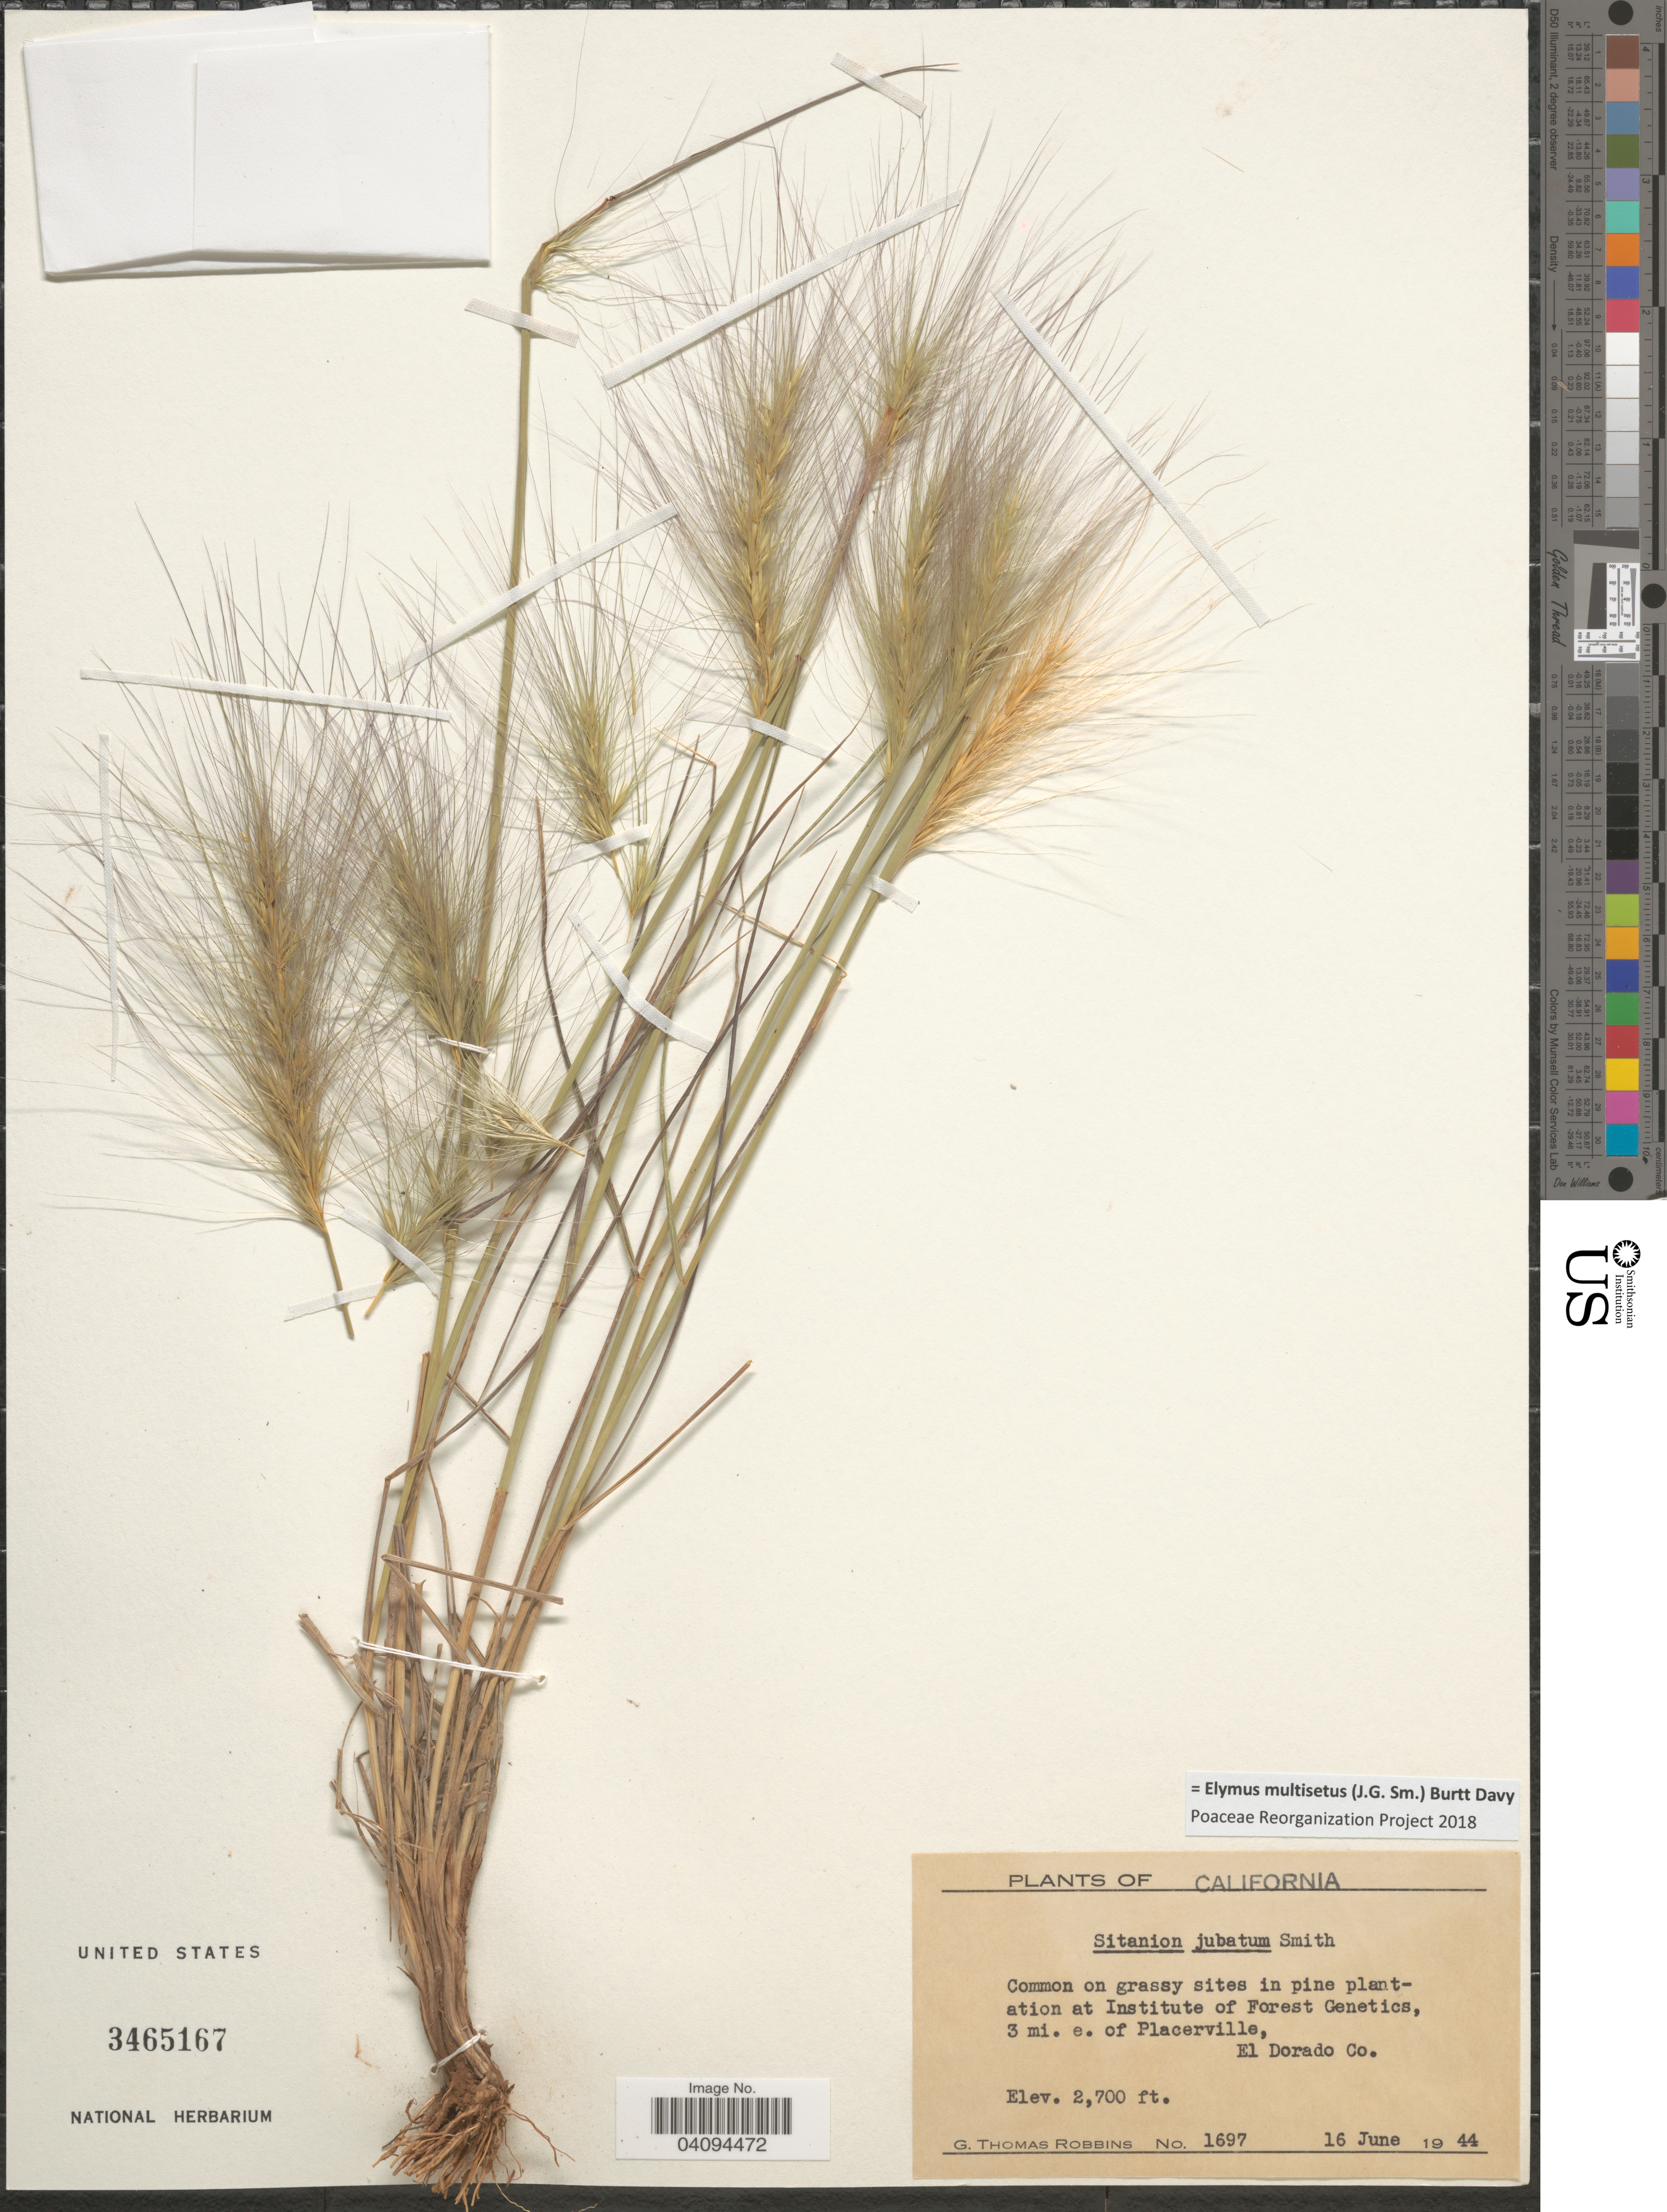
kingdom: Plantae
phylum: Tracheophyta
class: Liliopsida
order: Poales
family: Poaceae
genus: Elymus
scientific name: Elymus multisetus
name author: (J.G. Sm.) Burtt Davy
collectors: G. T. Robbins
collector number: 1697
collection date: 1944-06-16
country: United States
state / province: California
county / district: El Dorado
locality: Common on grassy sites in pine plantation at Institute of Forest Genetics. 3 mi. e. of Placerville, El Dorado Co.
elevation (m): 823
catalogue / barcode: US 3465167